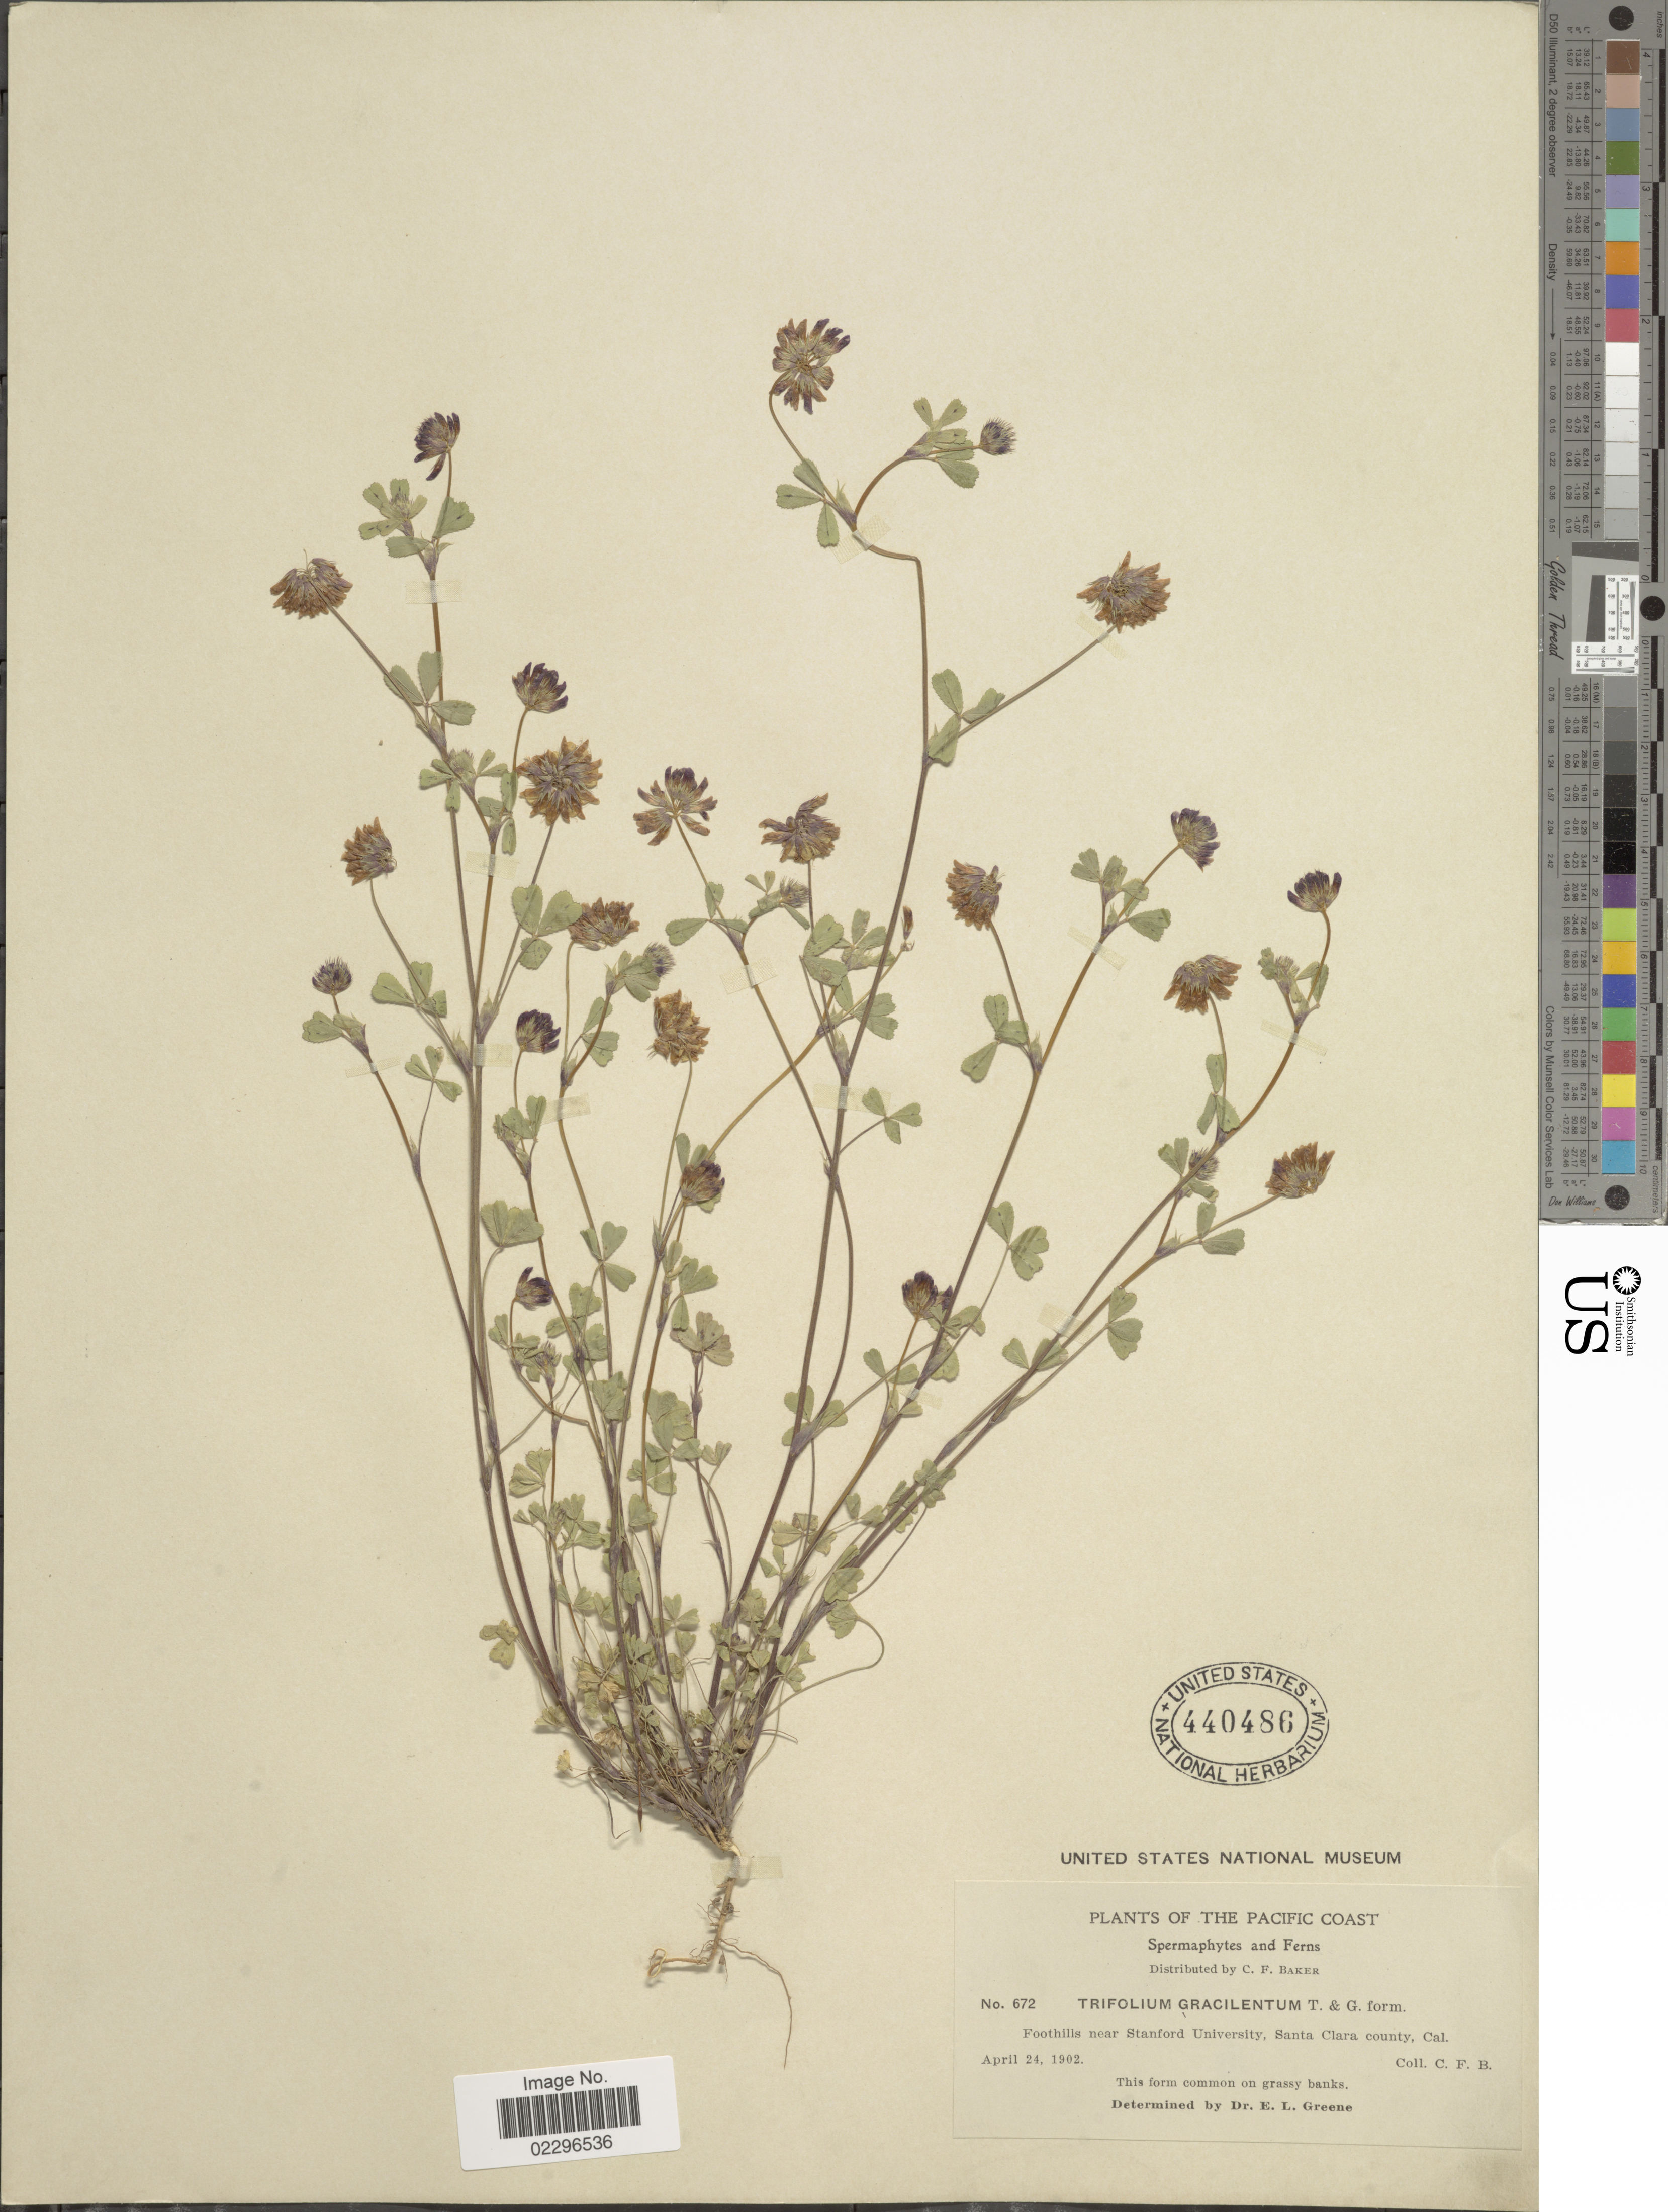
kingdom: Plantae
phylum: Tracheophyta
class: Magnoliopsida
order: Fabales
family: Fabaceae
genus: Trifolium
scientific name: Trifolium gracilentum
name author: Torr. & A. Gray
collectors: C. F. Baker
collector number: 672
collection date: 1902-04-24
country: United States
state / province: California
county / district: Santa Clara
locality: The Pacific Coast, Foothills near Stanford University, Santa Clara county, Cal.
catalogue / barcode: US 440486